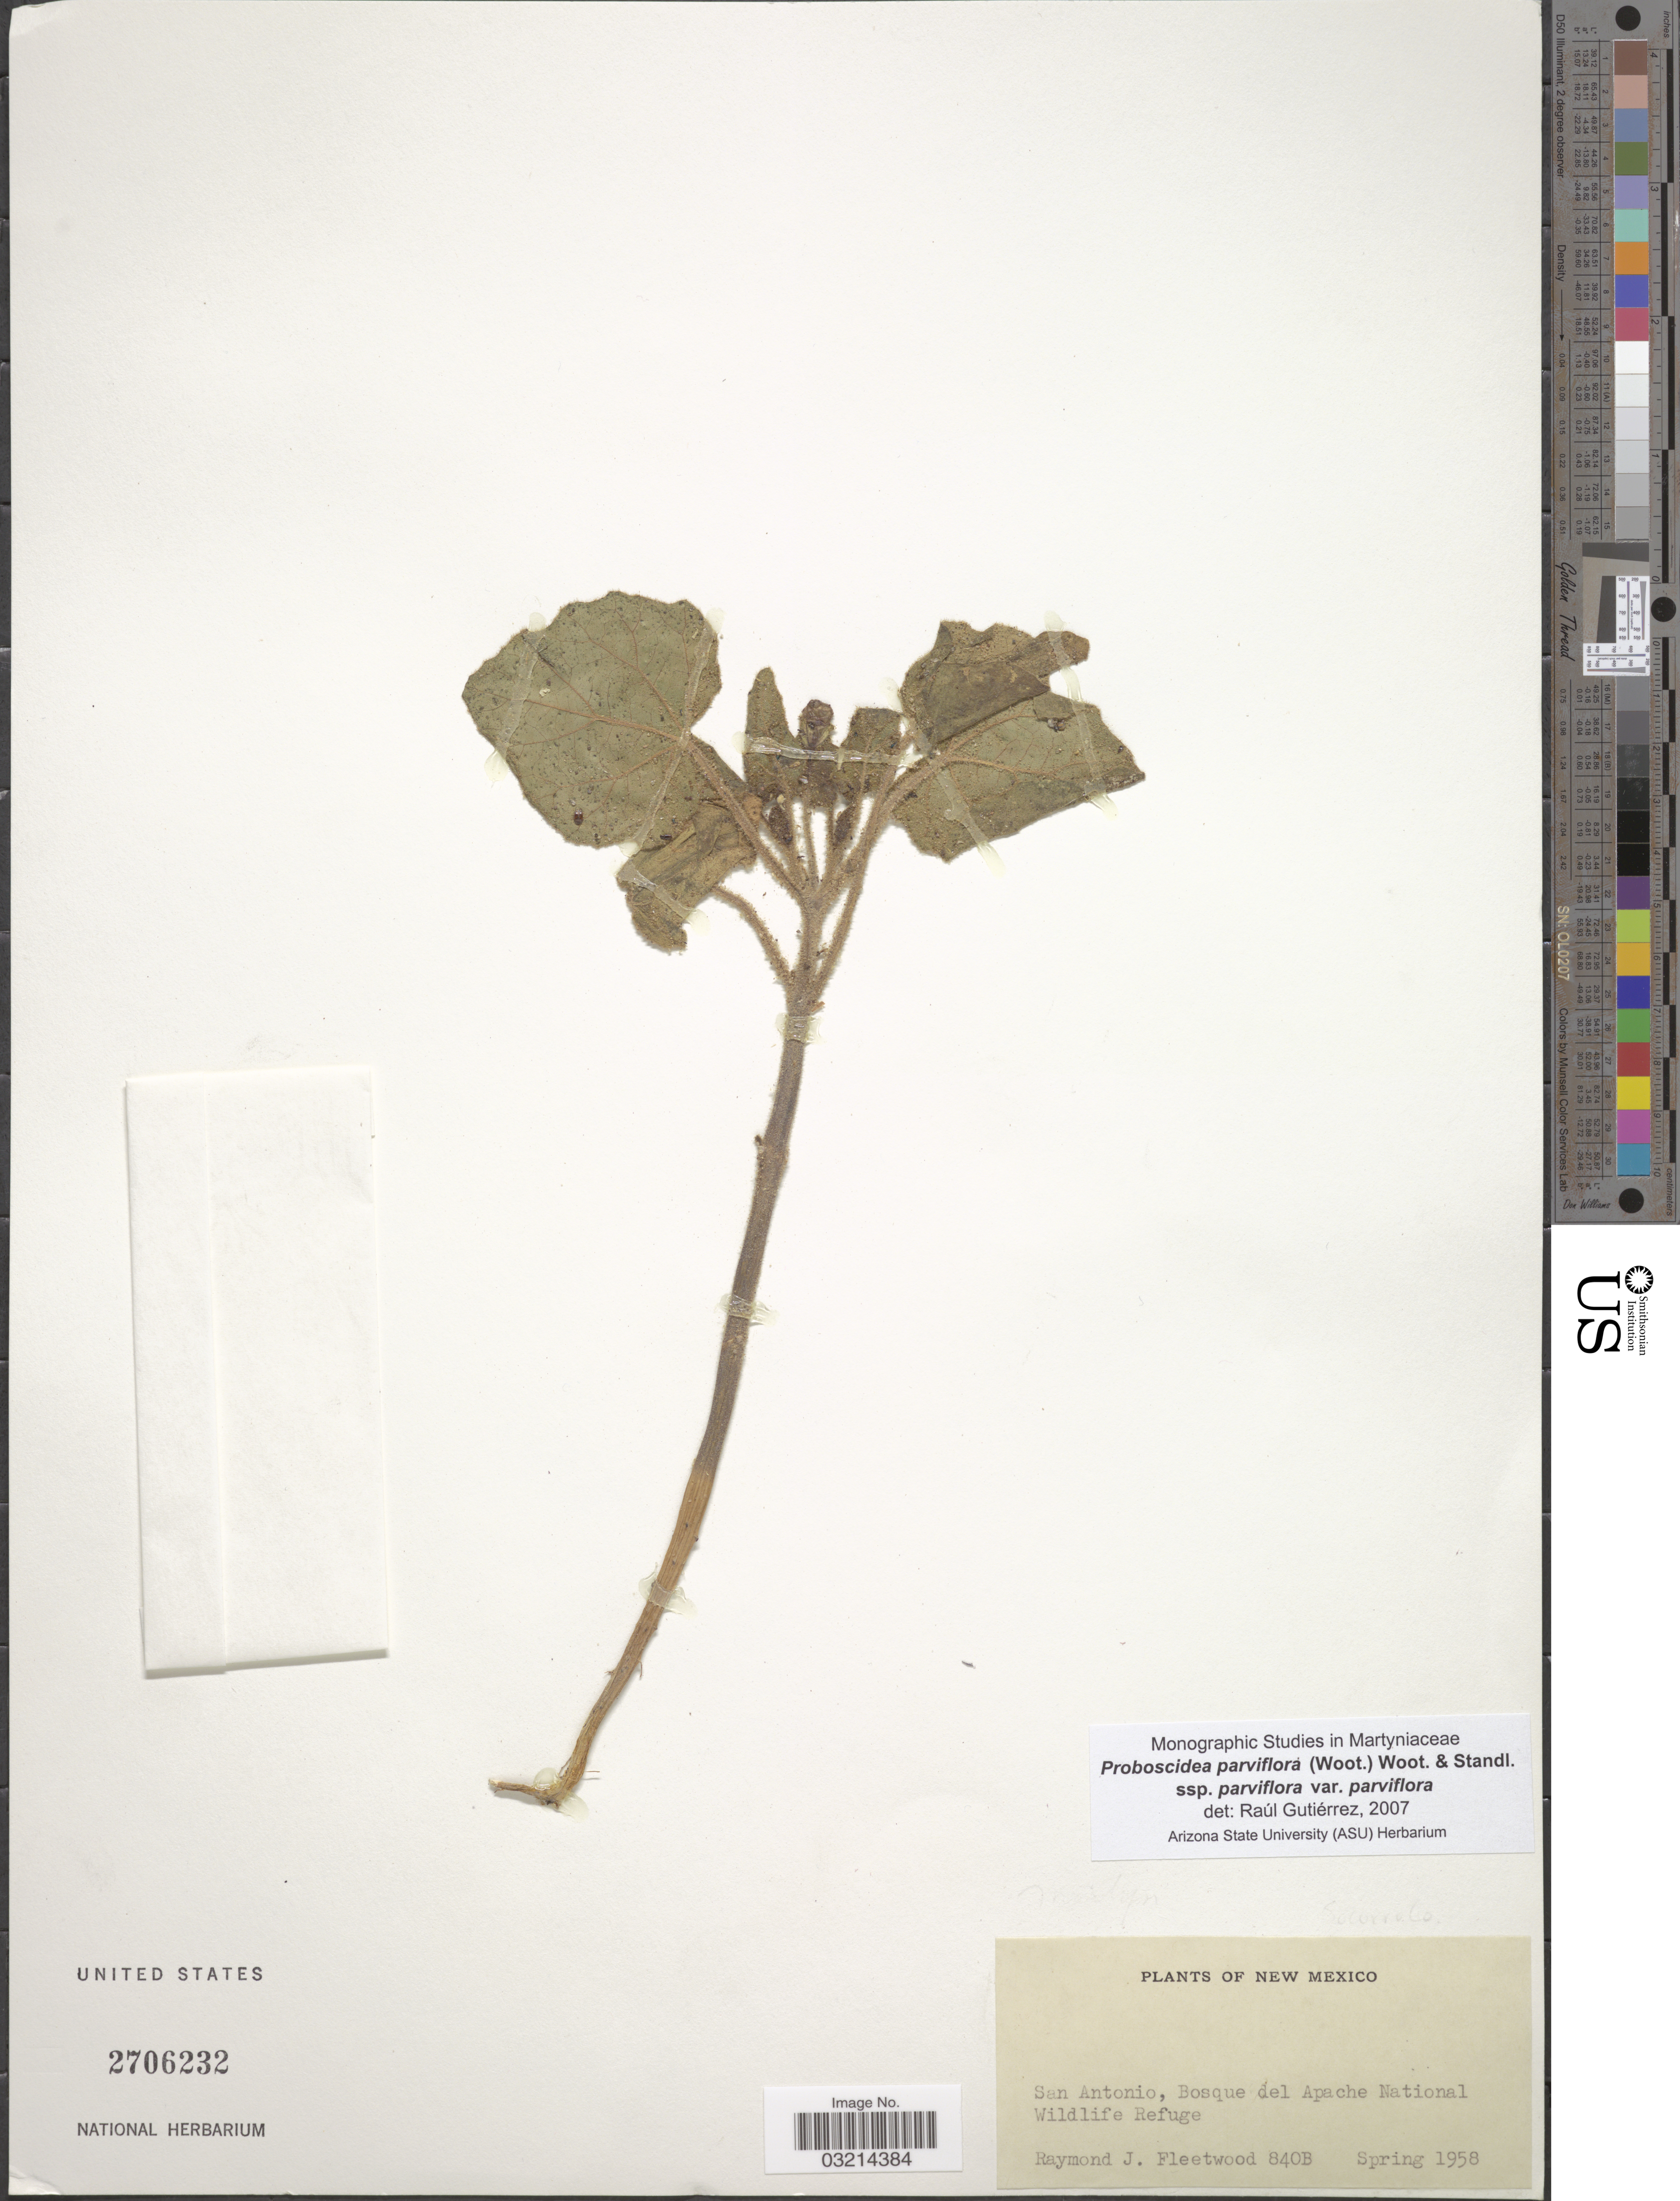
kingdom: Plantae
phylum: Tracheophyta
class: Magnoliopsida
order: Lamiales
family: Martyniaceae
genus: Proboscidea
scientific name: Proboscidea parviflora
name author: (Wooton) Wooton & Standl.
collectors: R. J. Fleetwood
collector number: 840B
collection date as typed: Spring 1958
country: United States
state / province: New Mexico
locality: San Antonio, Bosque del Apache National Wildlife Refuge.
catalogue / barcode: US 2706232